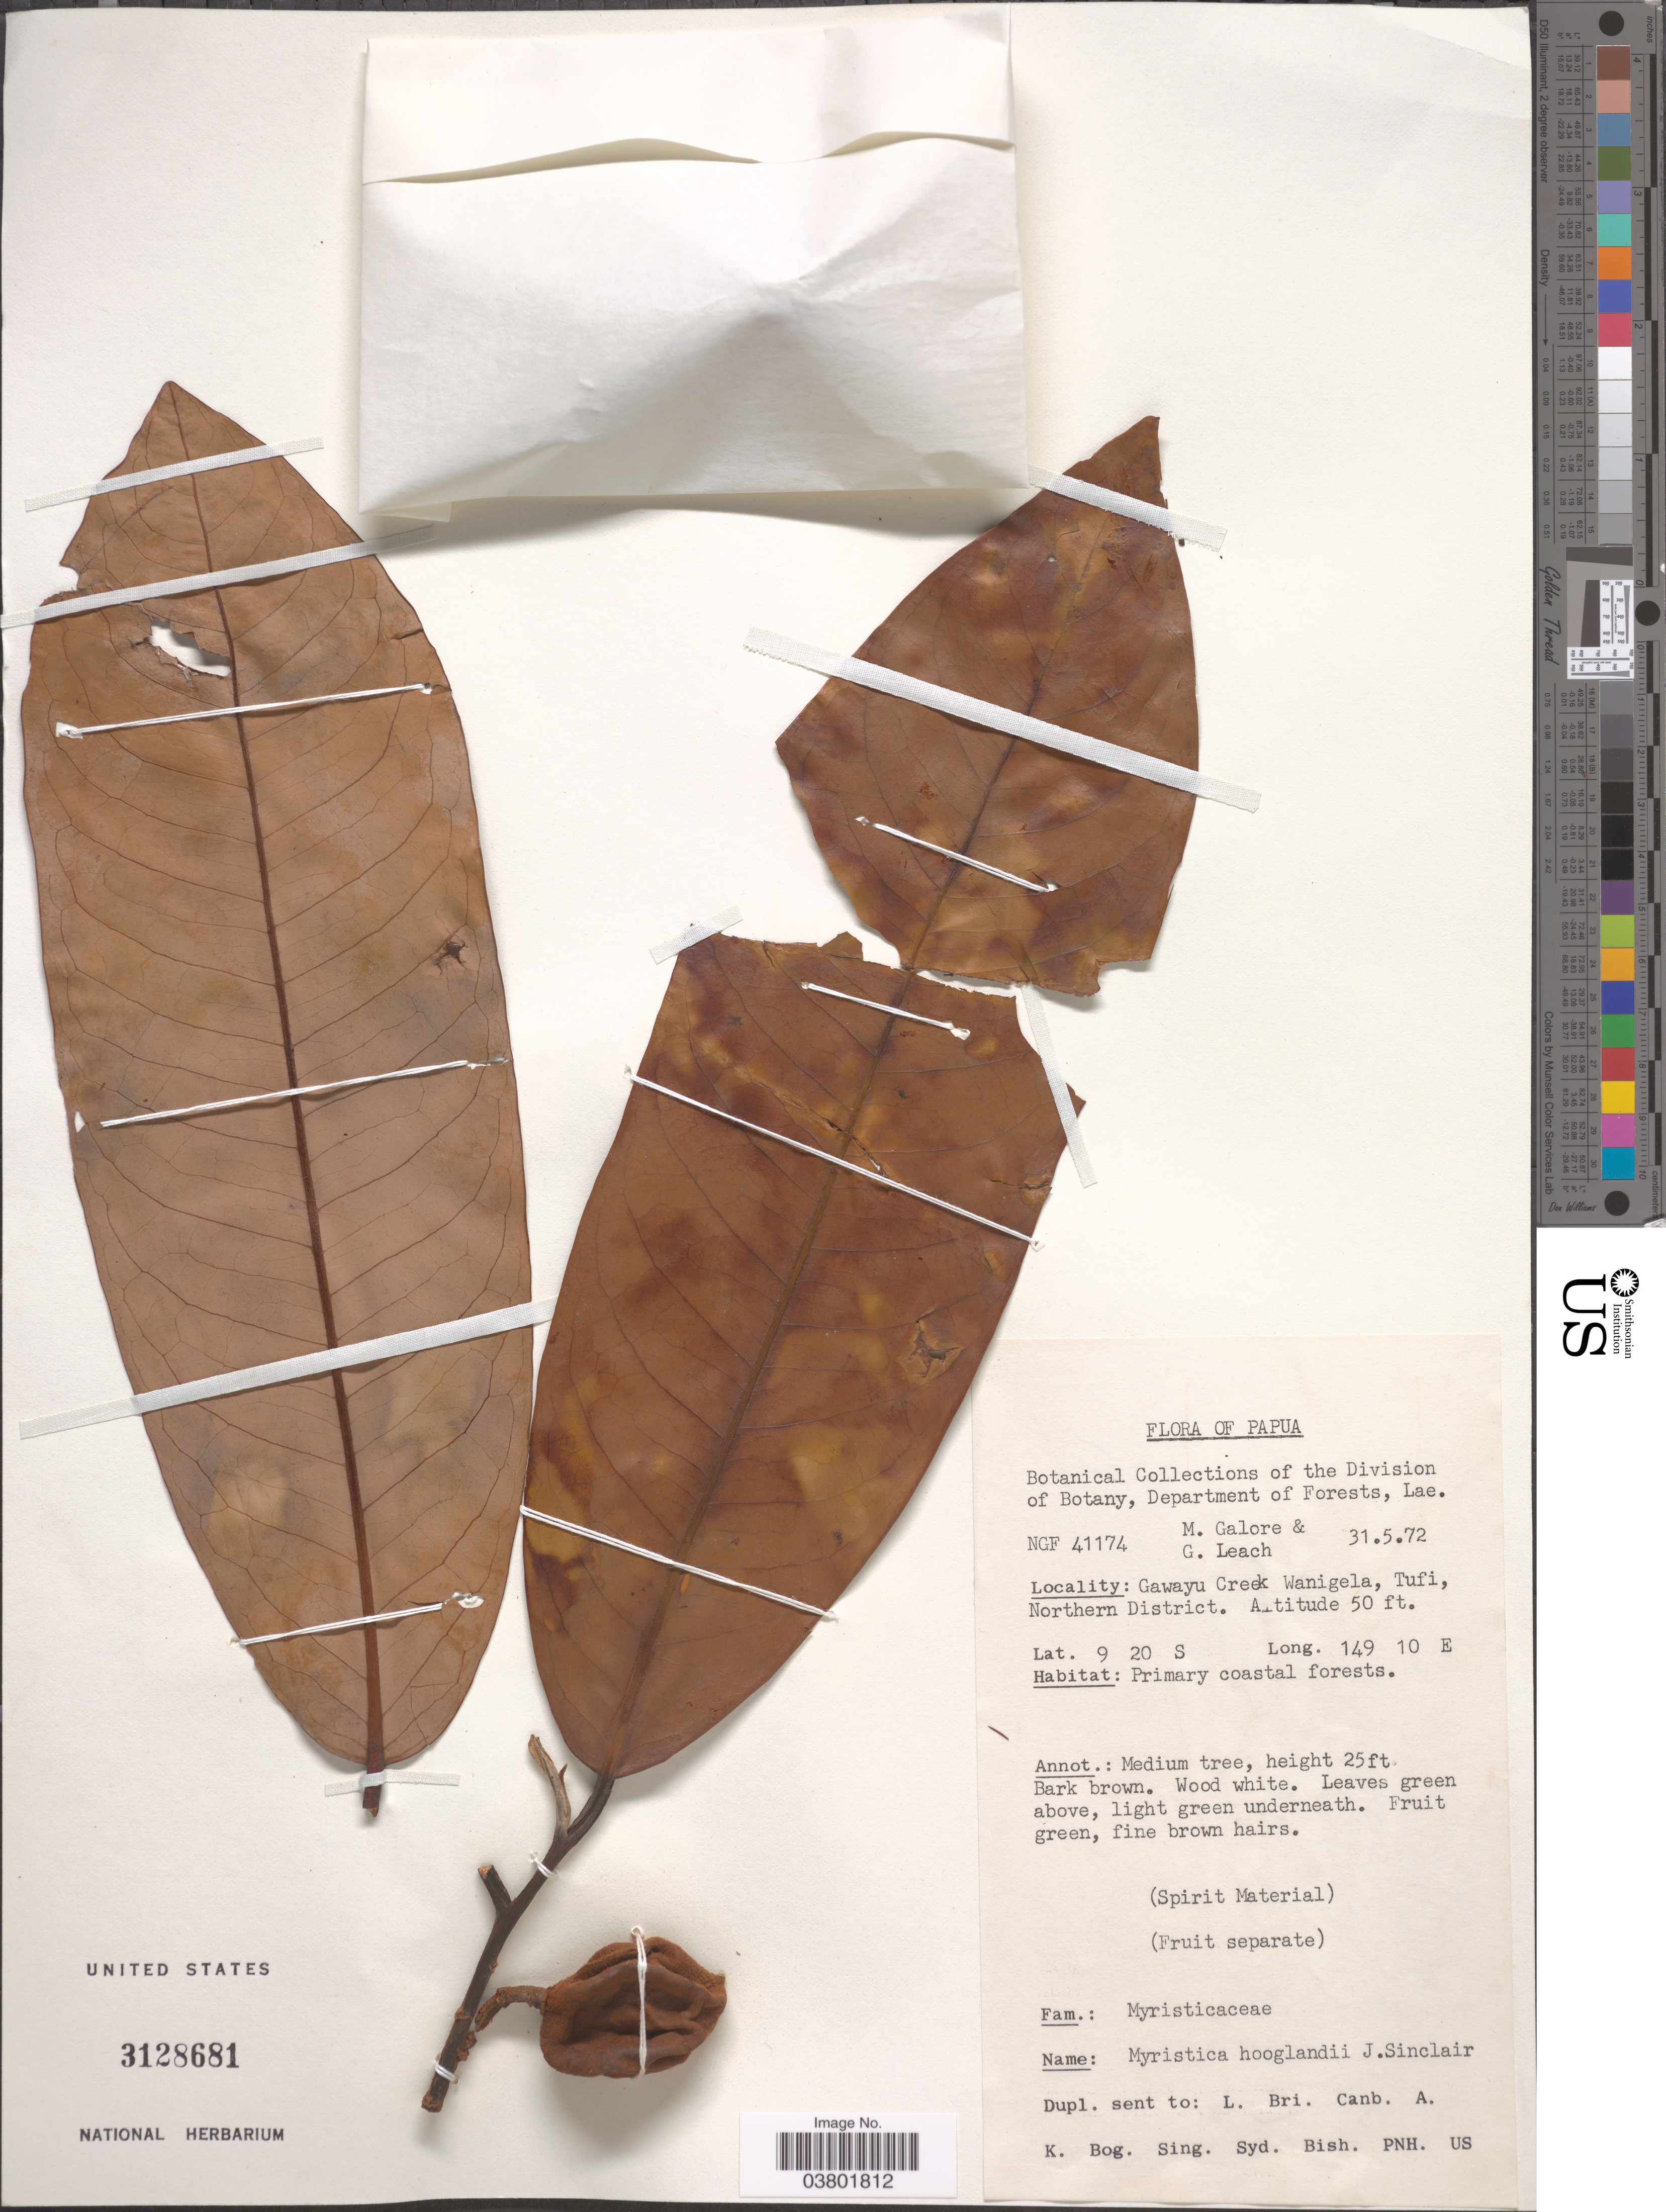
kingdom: Plantae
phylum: Tracheophyta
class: Magnoliopsida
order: Magnoliales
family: Myristicaceae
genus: Myristica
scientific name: Myristica hooglandii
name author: J. Sinclair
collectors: M. Galore & G. Leach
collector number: NGF41174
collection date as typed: Transcribed d/m/y: 31/5/72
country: Papua New Guinea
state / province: Northern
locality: Papua. Gawayu Creek Wanigela, Tufi, Northern District.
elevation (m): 15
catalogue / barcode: US 3128681